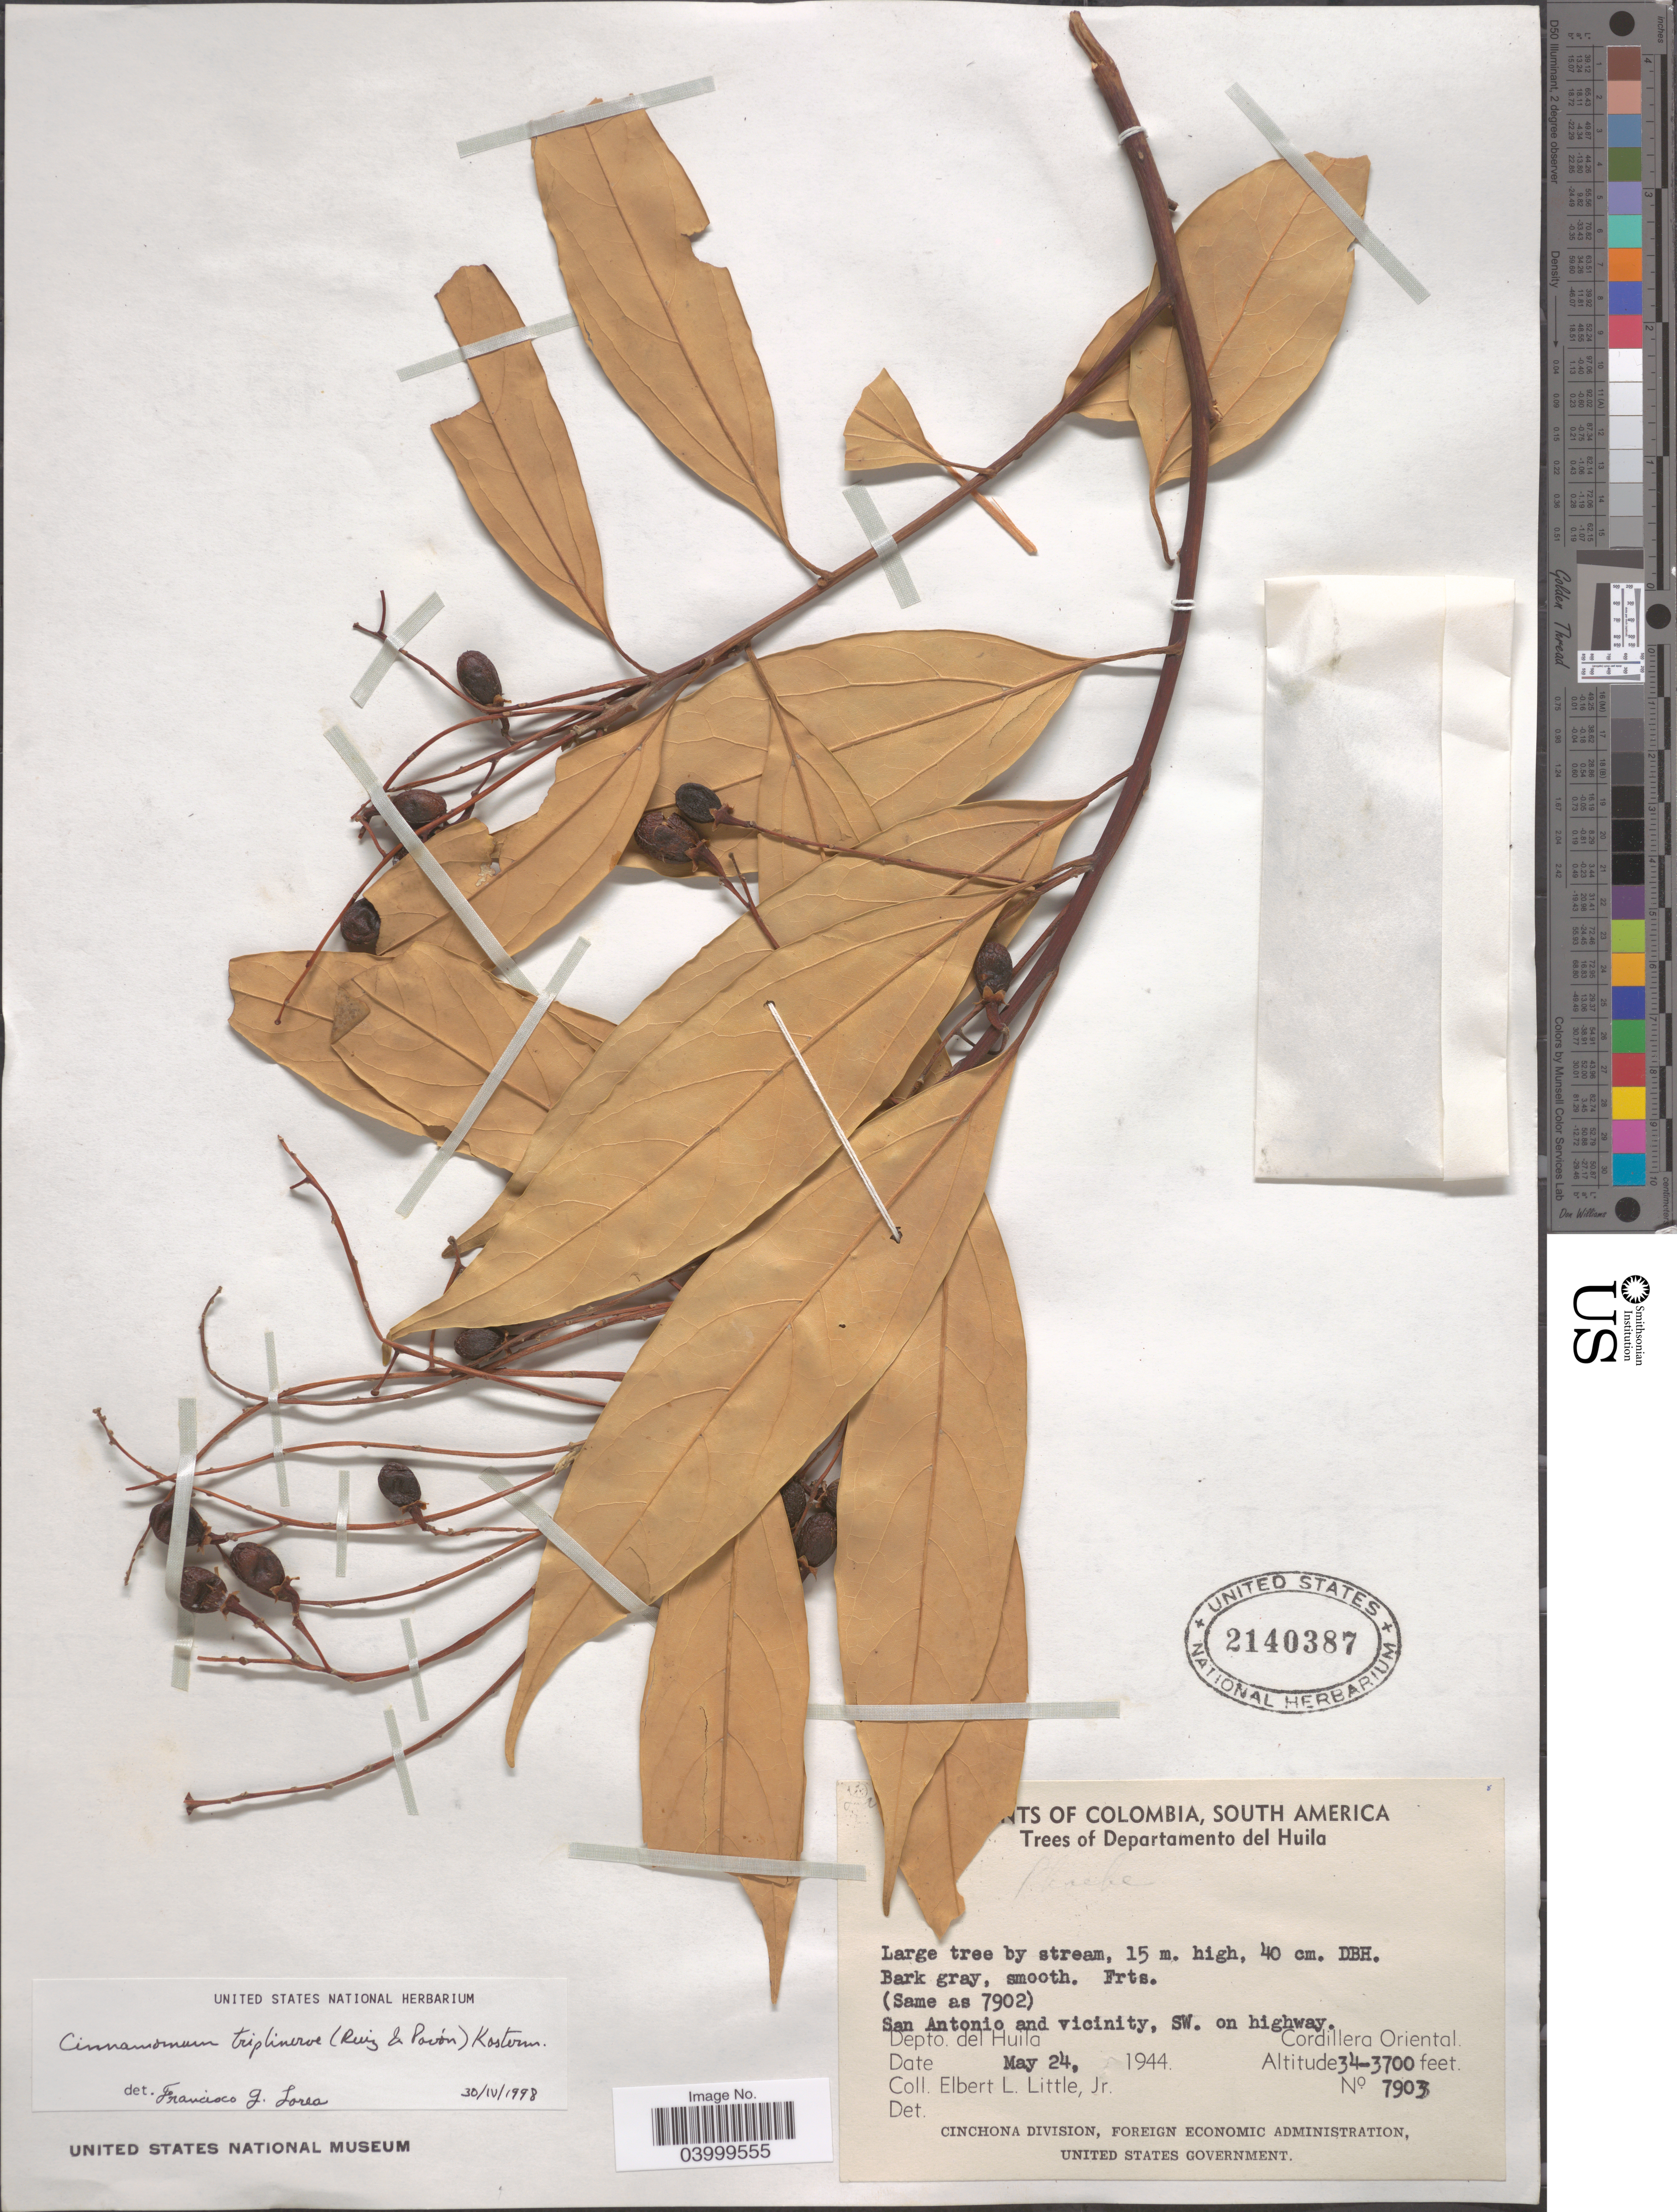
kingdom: Plantae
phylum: Tracheophyta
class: Magnoliopsida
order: Laurales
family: Lauraceae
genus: Cinnamomum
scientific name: Cinnamomum triplinerve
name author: (Ruiz & Pav.) Kosterm.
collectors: E. L. Little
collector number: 7903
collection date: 1944-05-24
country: Colombia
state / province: Huila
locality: San Antonio and vicinity, SW. on highway. Depto. del Huila. Cordillera Oriental.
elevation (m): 1036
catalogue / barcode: US 2140387